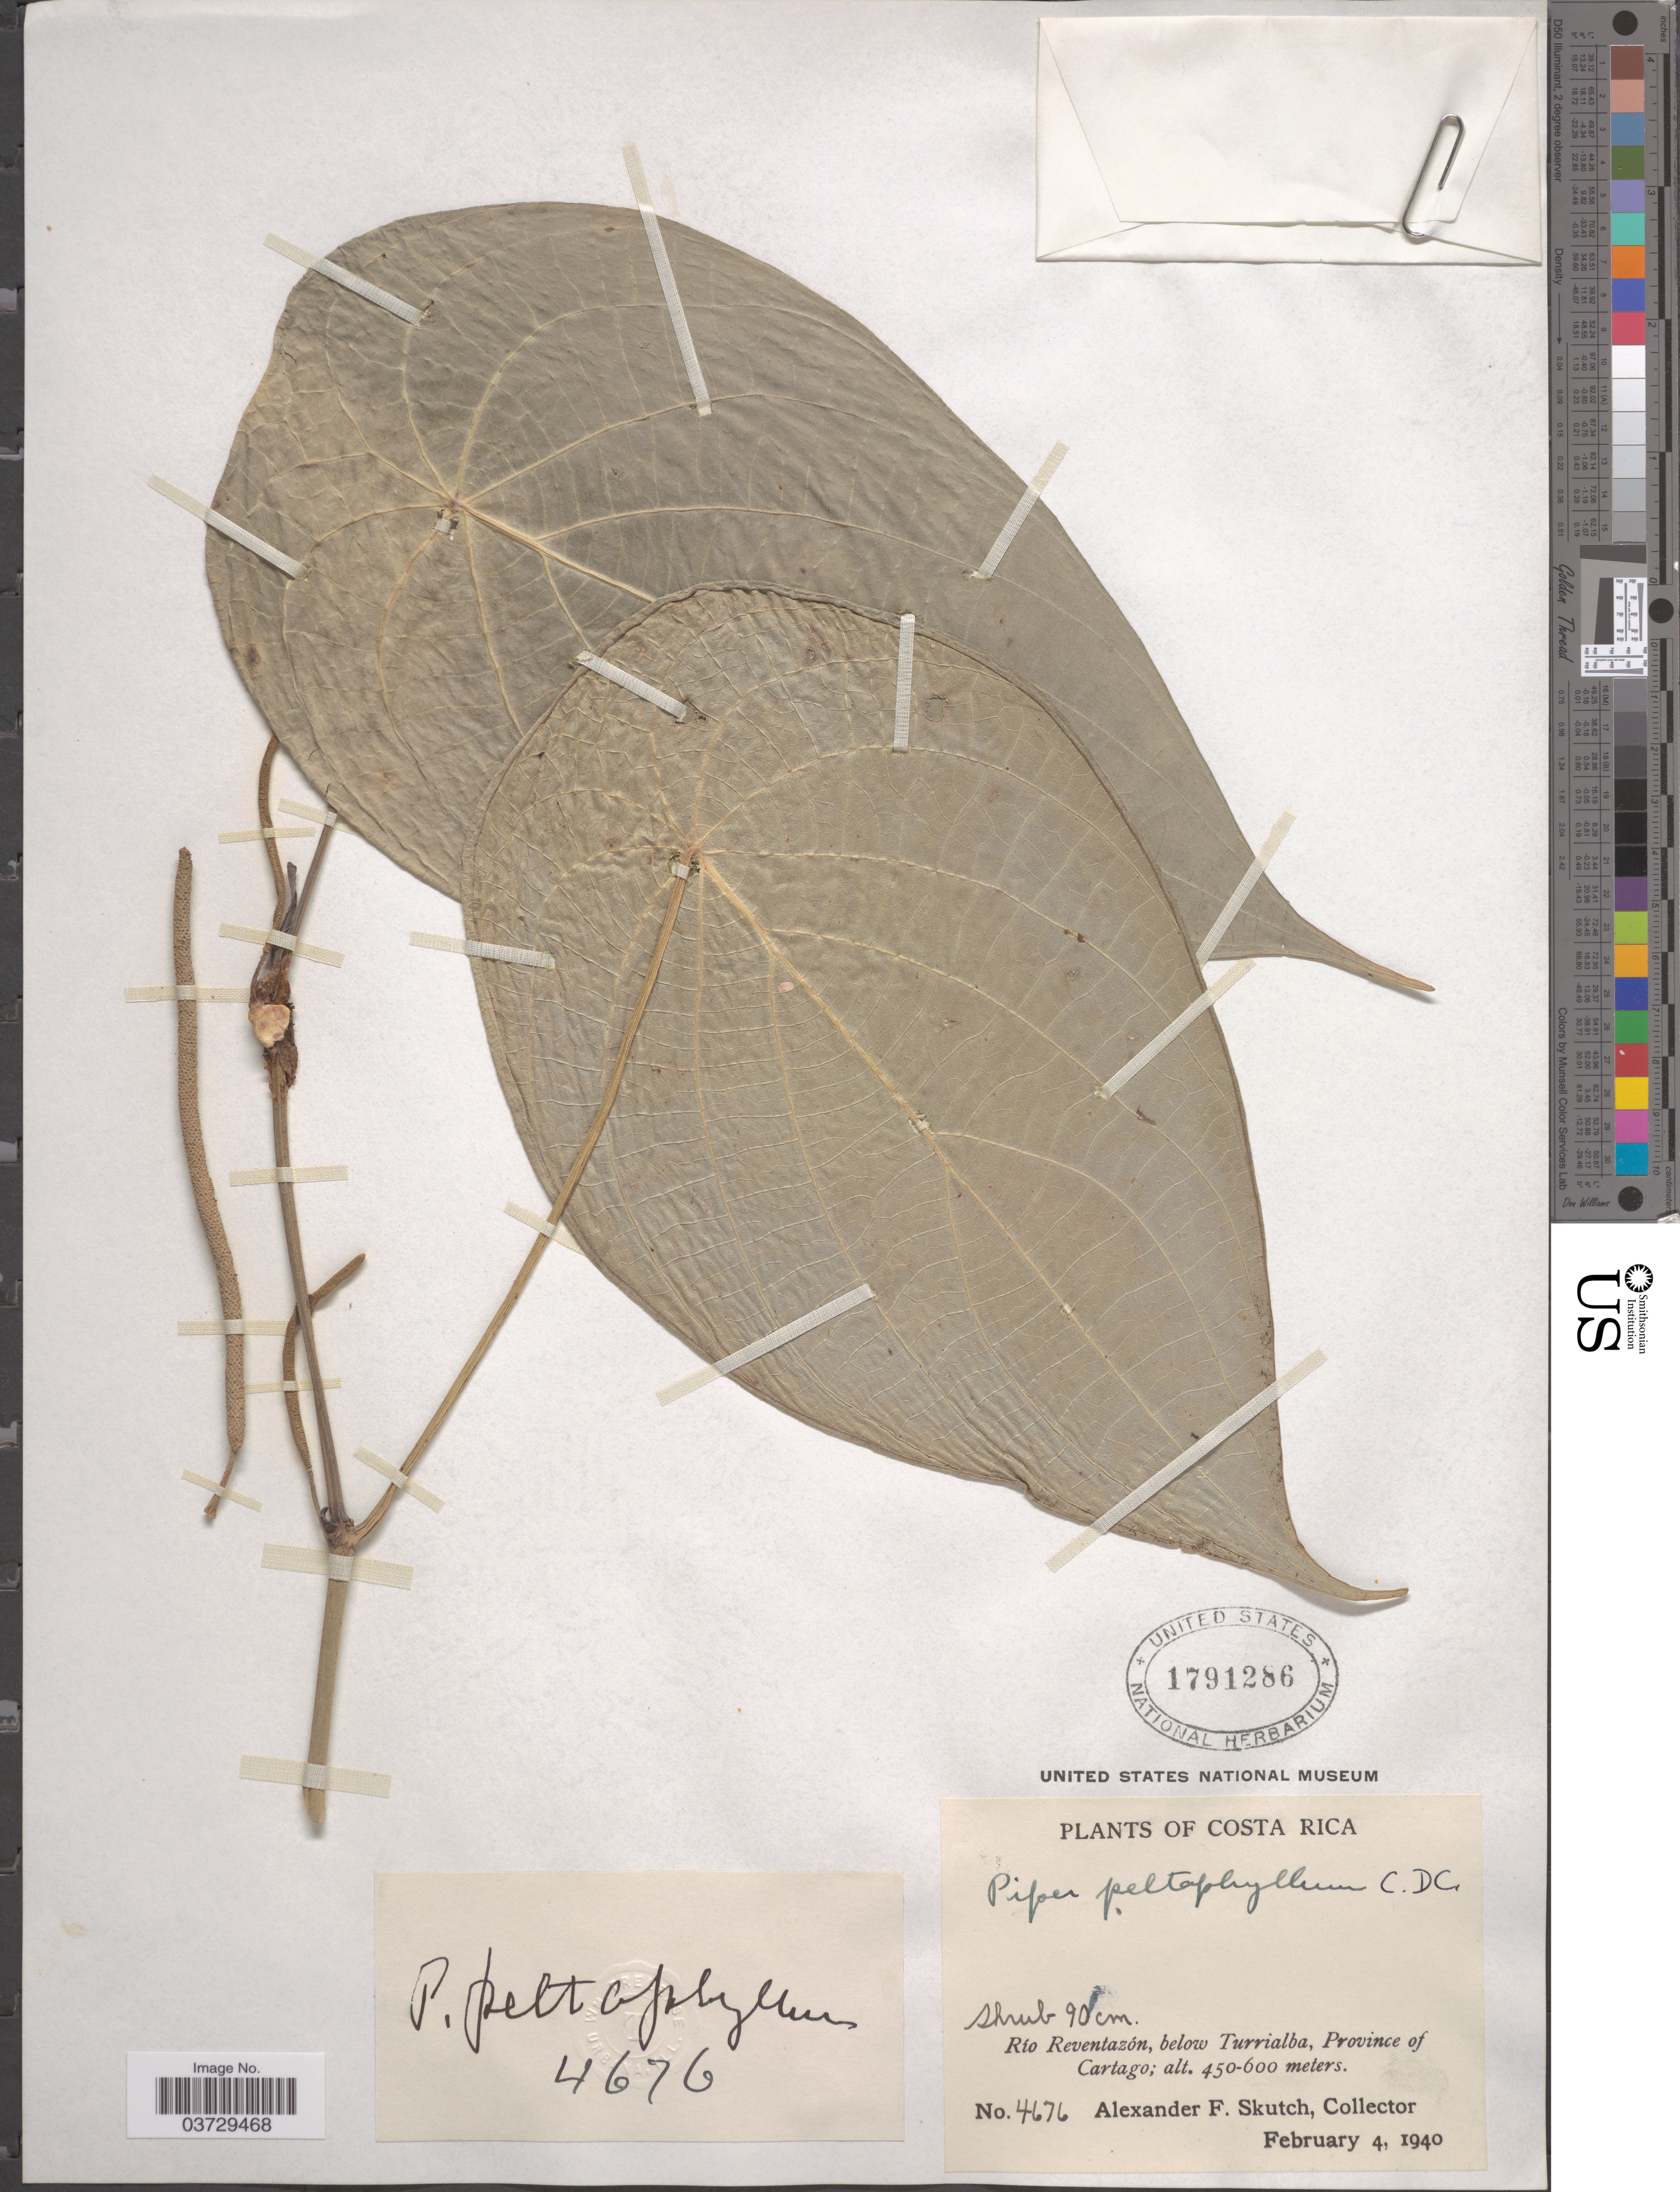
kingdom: Plantae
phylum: Tracheophyta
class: Magnoliopsida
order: Piperales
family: Piperaceae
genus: Piper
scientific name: Piper peltaphyllum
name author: C. DC.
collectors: A. F. Skutch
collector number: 4676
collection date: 1940-02-04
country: Costa Rica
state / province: Cartago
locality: Río Reventazón, below Turrialba.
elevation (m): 450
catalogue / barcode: US 1791286